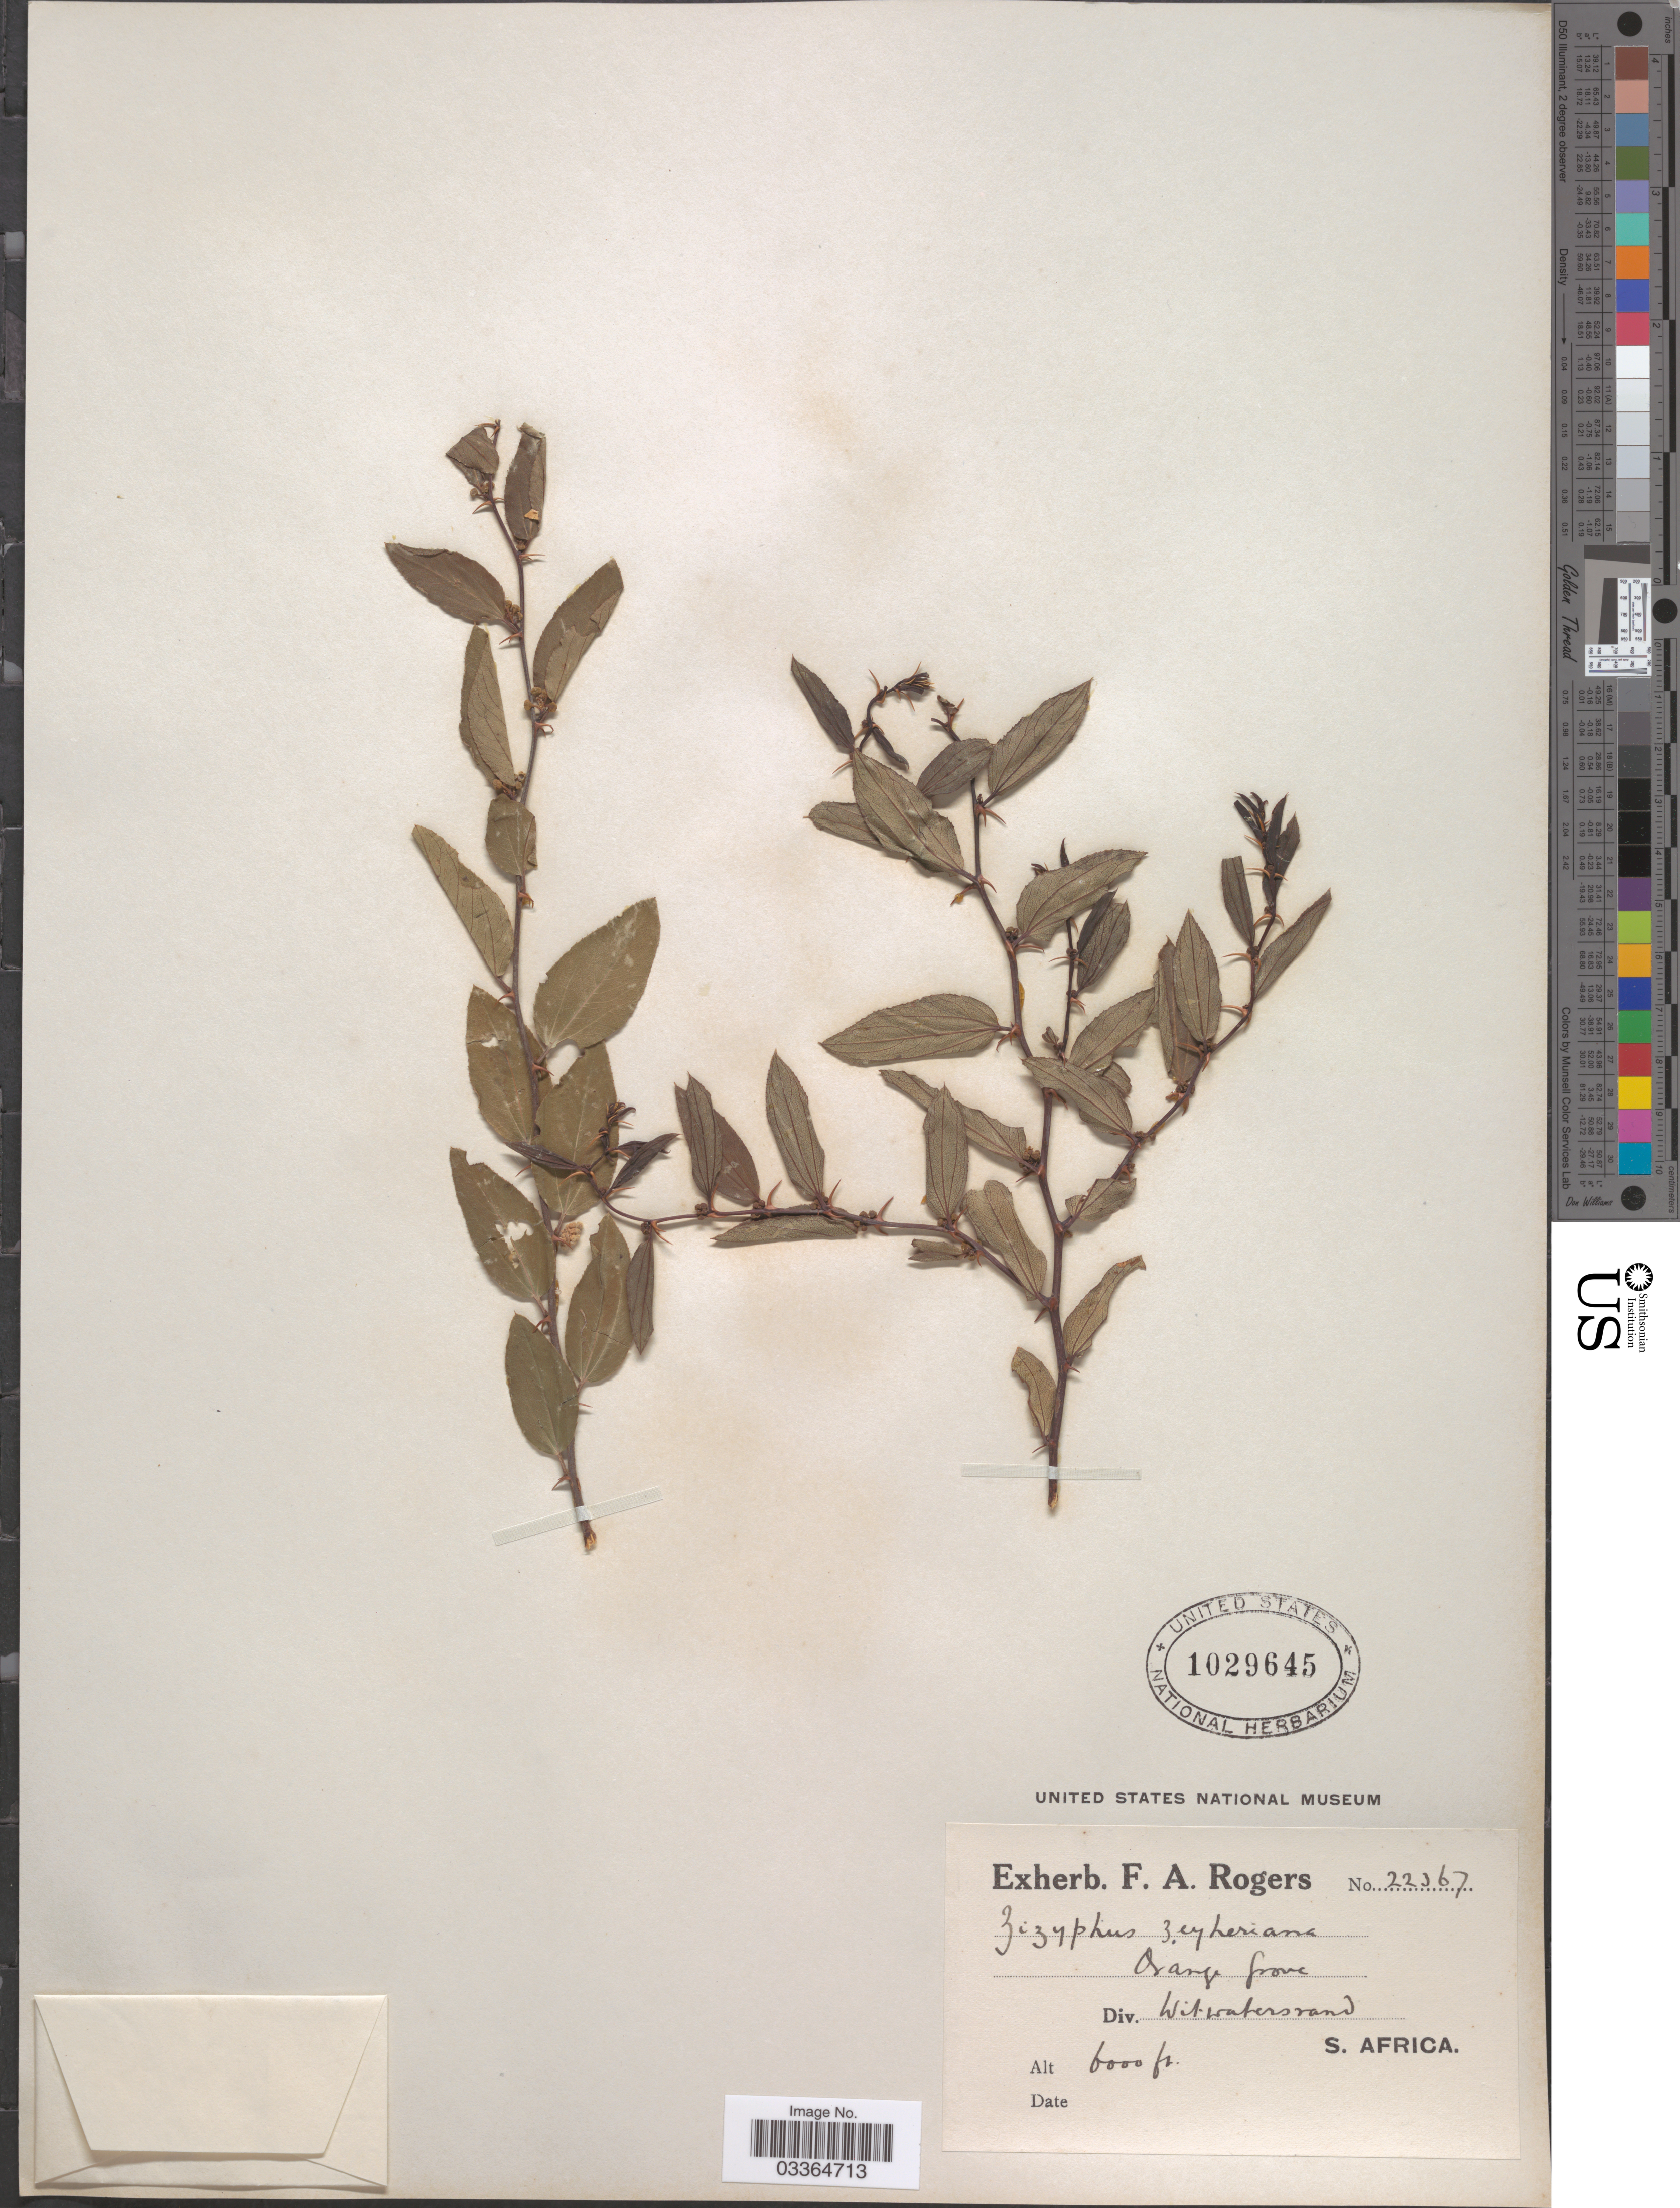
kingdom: Plantae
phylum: Tracheophyta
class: Magnoliopsida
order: Rosales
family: Rhamnaceae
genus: Ziziphus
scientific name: Ziziphus zeyheriana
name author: Sond.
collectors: ex herb. F. A. Rogers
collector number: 22367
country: South Africa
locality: Div. Witwatersrand, S. Africa.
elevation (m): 1829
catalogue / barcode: US 1029645